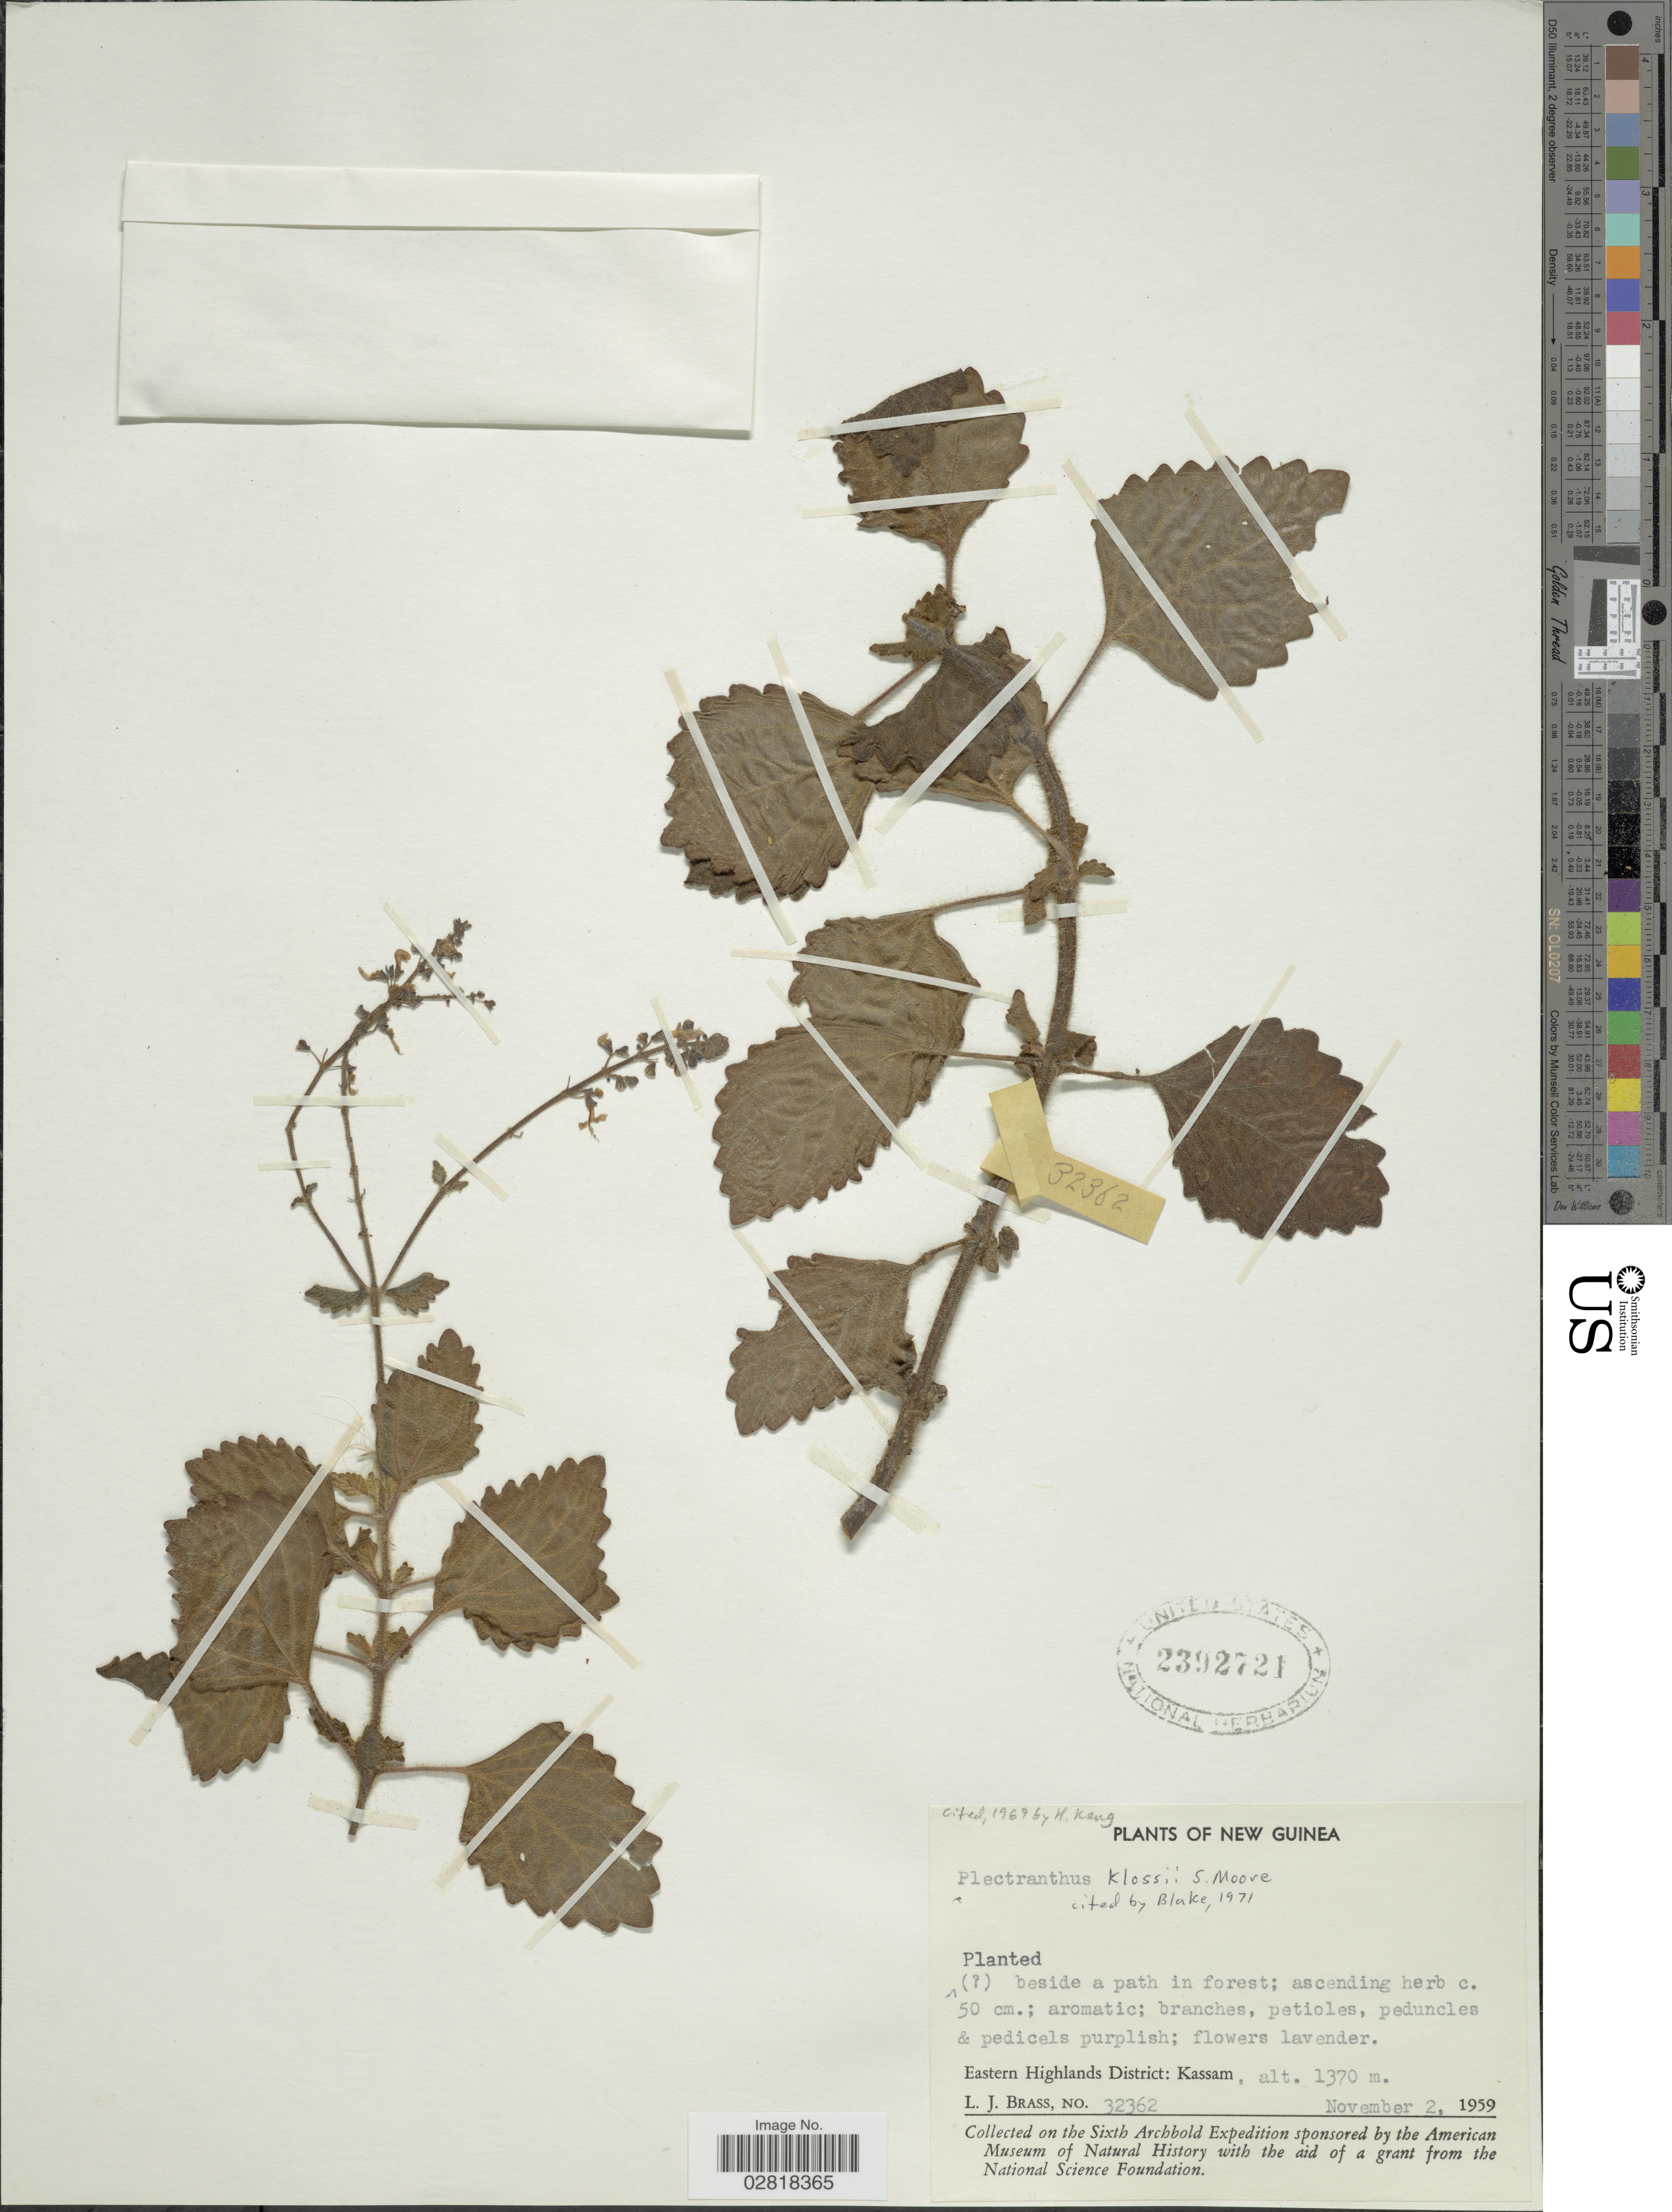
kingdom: Plantae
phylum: Tracheophyta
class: Magnoliopsida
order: Lamiales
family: Lamiaceae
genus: Plectranthus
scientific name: Plectranthus klossii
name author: S. Moore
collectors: L. J. Brass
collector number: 32362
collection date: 1959-11-02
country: Papua New Guinea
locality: New Guinea, Eastern Highlands District: Kassam.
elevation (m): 1370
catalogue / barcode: US 2392721